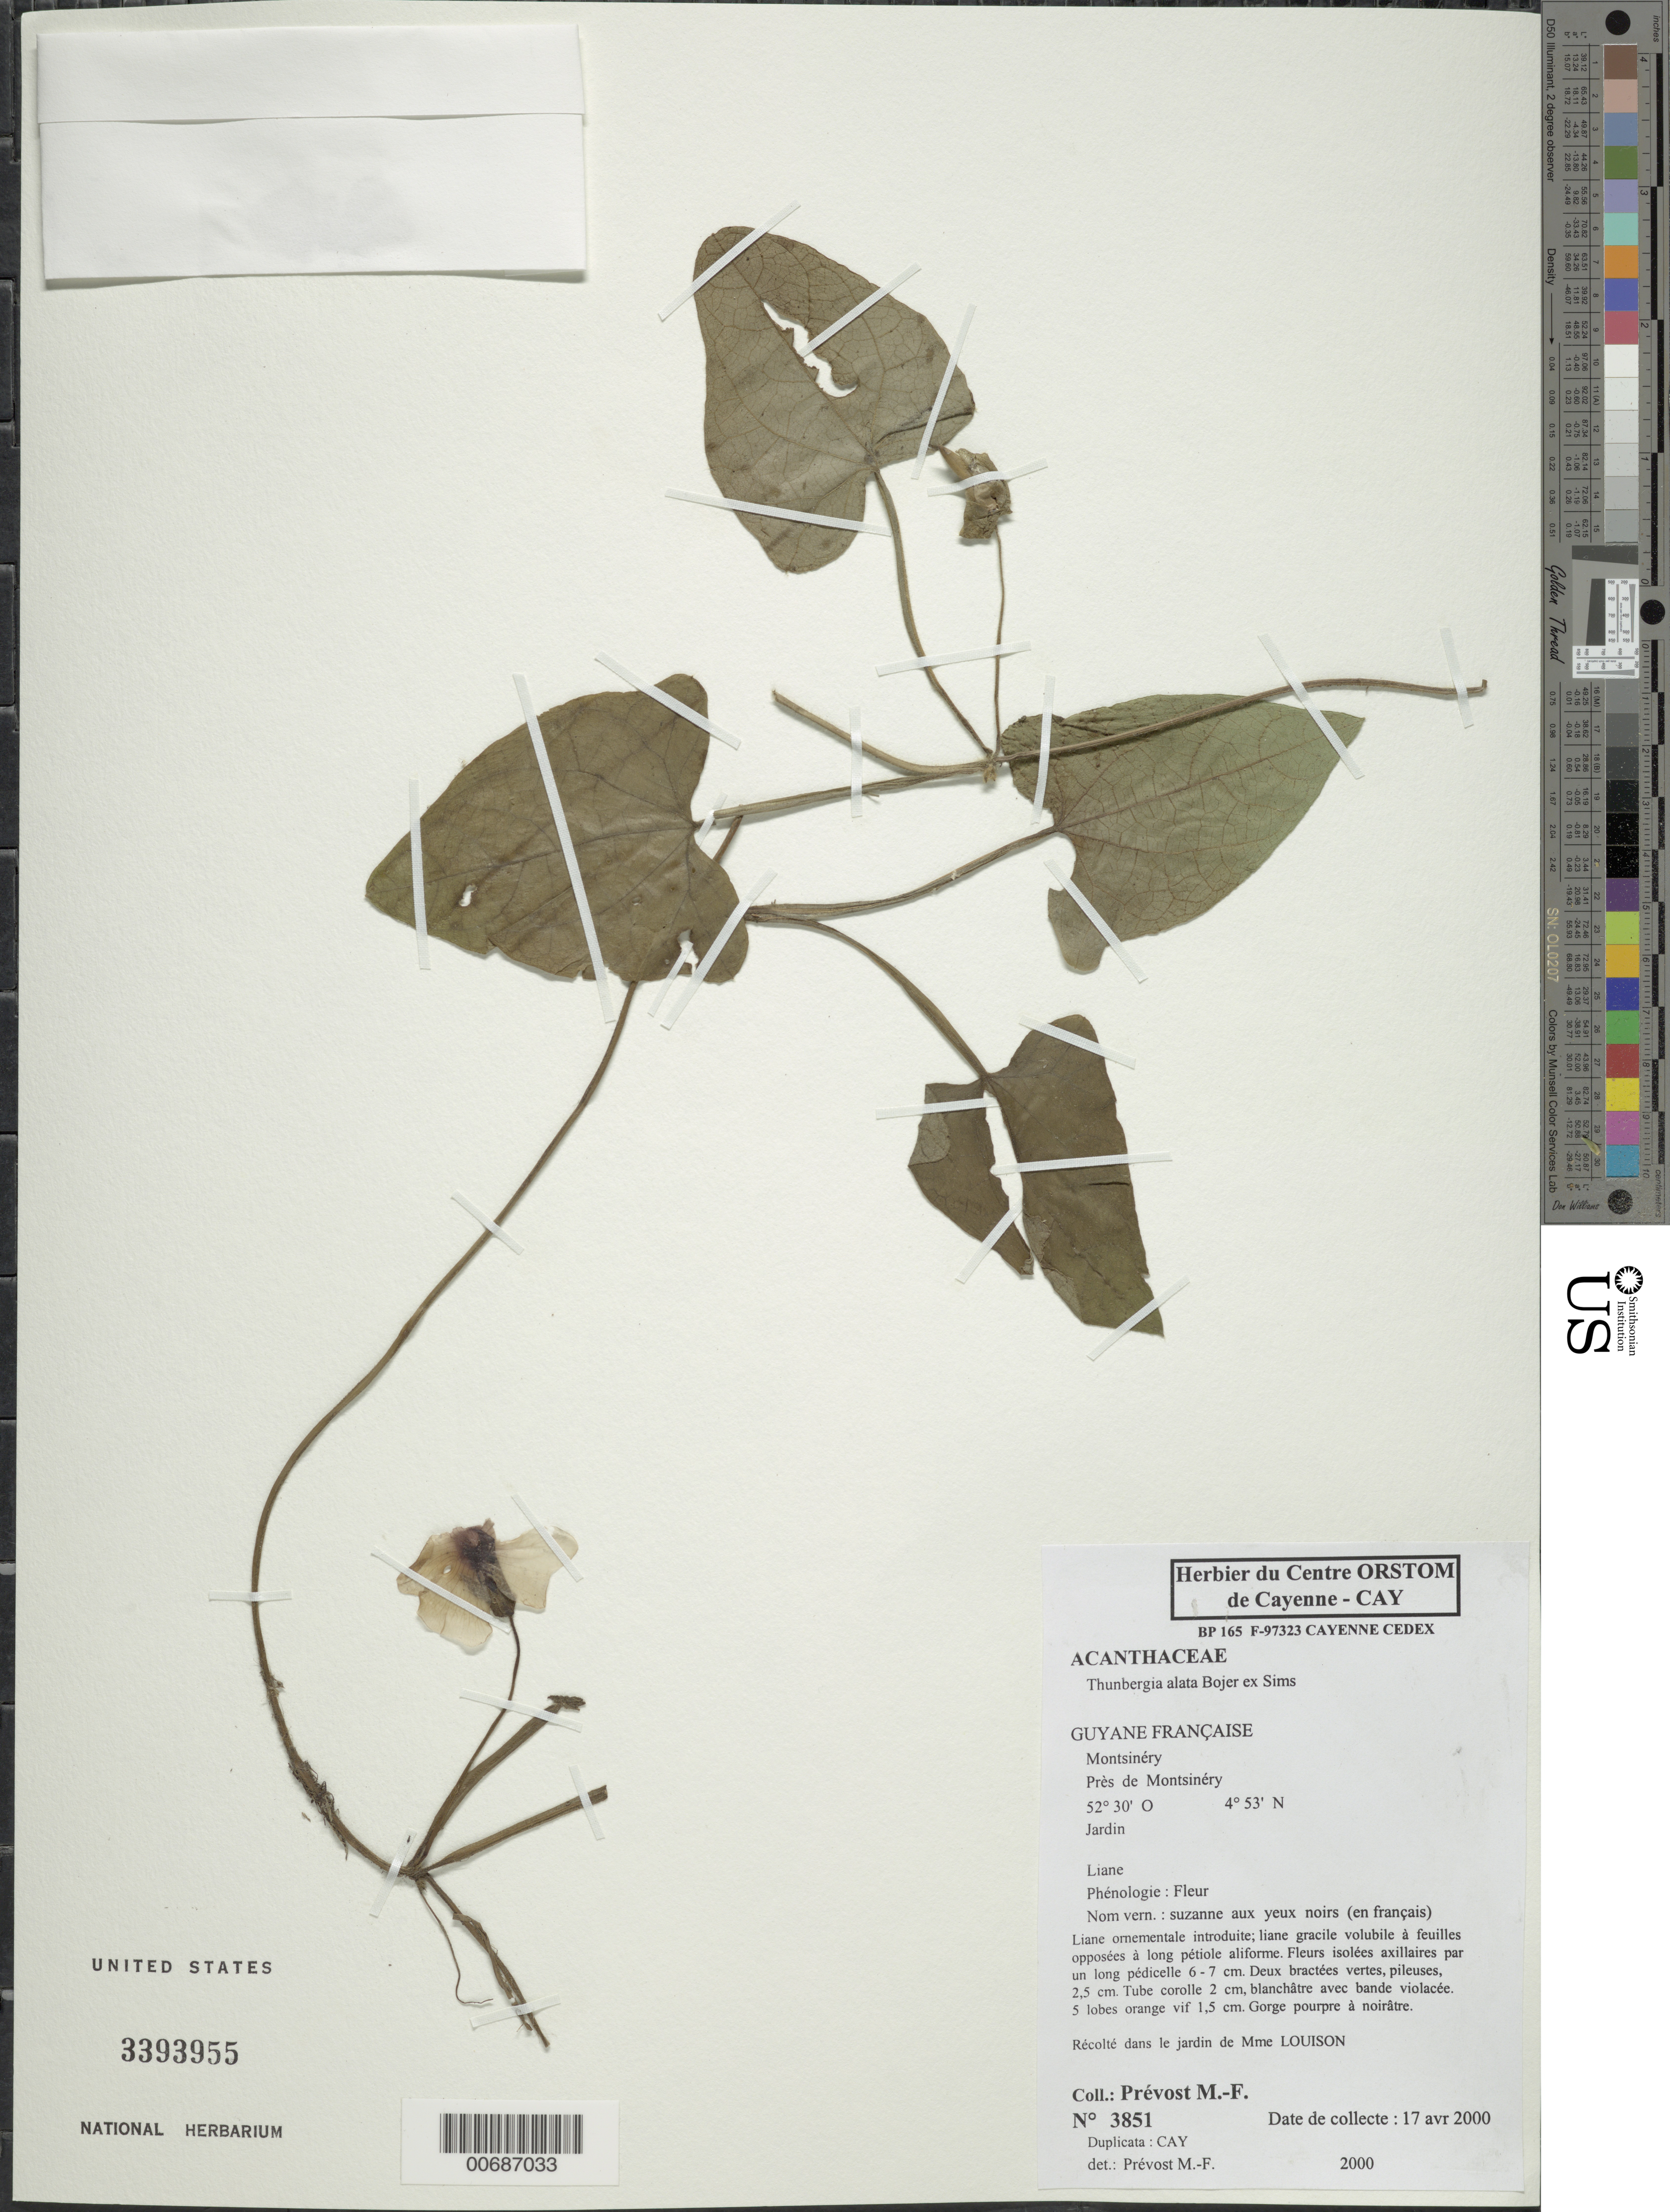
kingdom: Plantae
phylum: Tracheophyta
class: Magnoliopsida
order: Lamiales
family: Acanthaceae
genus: Thunbergia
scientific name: Thunbergia alata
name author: Bojer ex Sims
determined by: Prévost, M.-F.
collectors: M.-F. Prévost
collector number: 3851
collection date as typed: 17-Apr-00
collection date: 2000-04-17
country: French Guiana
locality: Montsinéry, Prés de Montsinéry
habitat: Garden of Mme Louison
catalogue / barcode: US 3393955